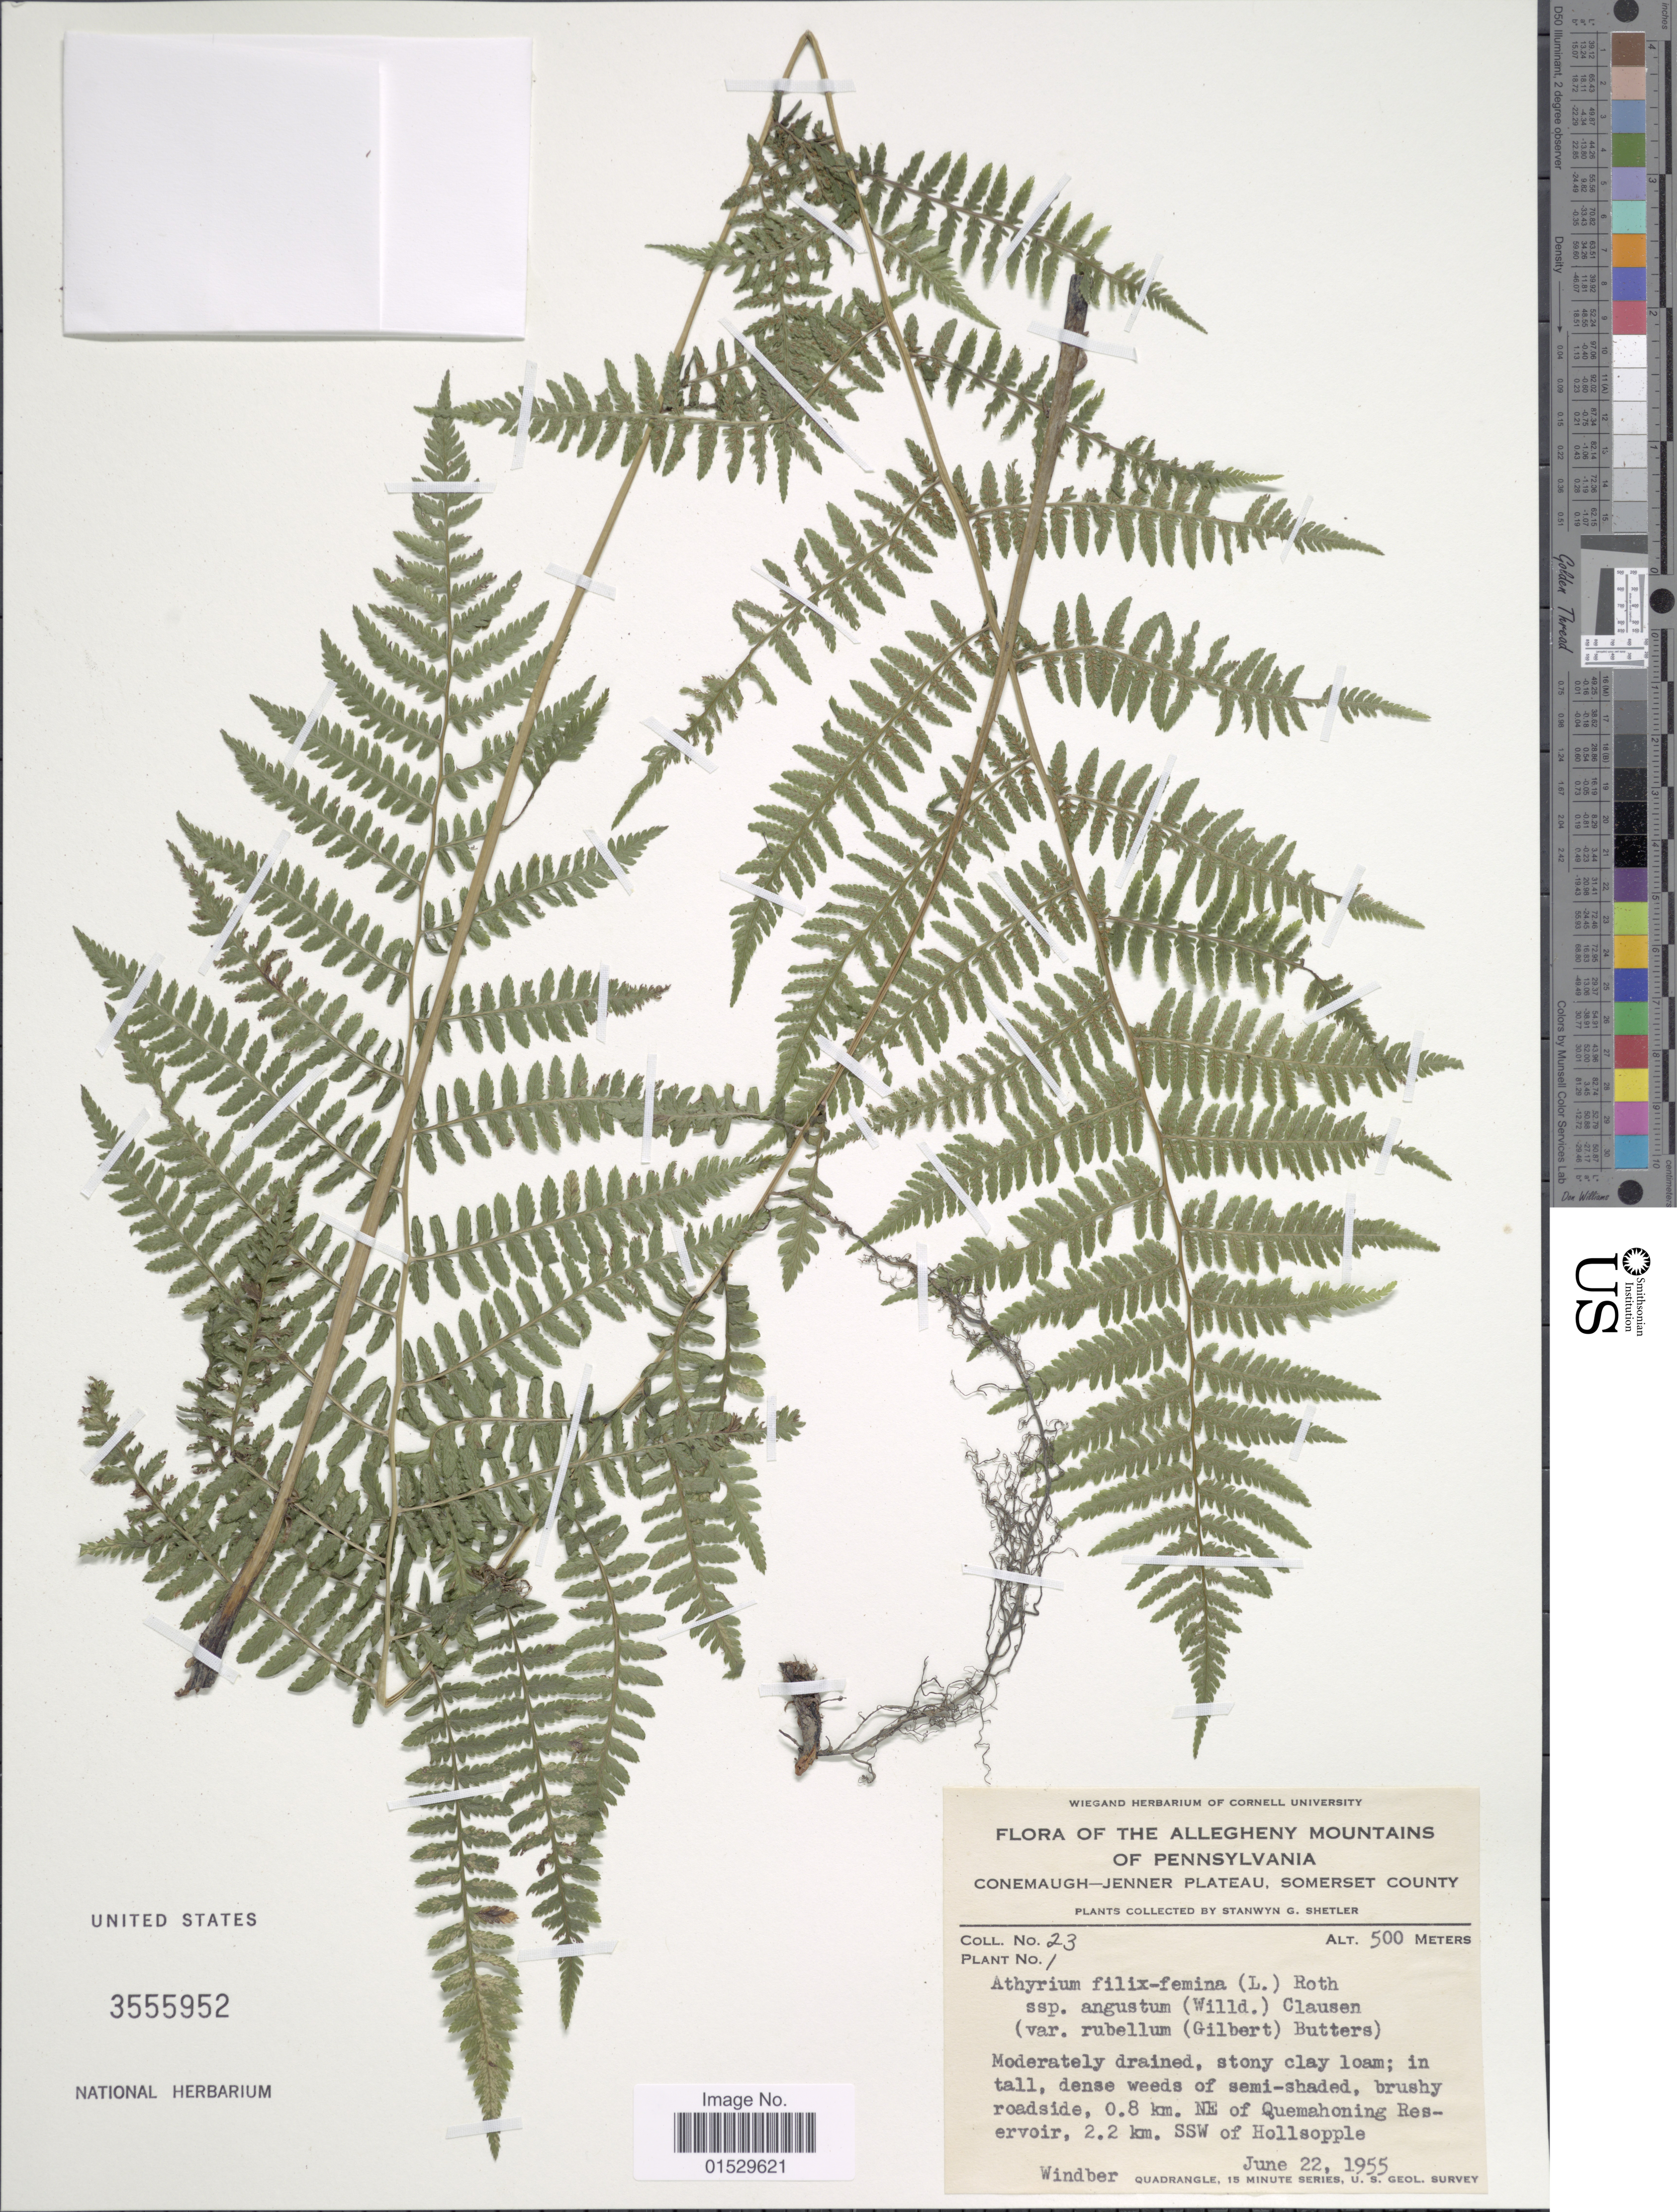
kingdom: Plantae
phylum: Tracheophyta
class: Polypodiopsida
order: Polypodiales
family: Athyriaceae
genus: Athyrium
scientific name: Athyrium filix-femina subsp. angustatum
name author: (Willd.) R.T. Clausen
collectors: S. Shetler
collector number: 23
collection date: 1955-06-22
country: United States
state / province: Pennsylvania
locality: Allegheny Mountainsof Pennsylvania,Conemaugh-Jenner Plateau, Somerset County, 0.8 km NE of Quemahoning Reservoir, 2.2 km. SSW of Hollsopple Windber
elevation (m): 500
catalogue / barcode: US 3555952